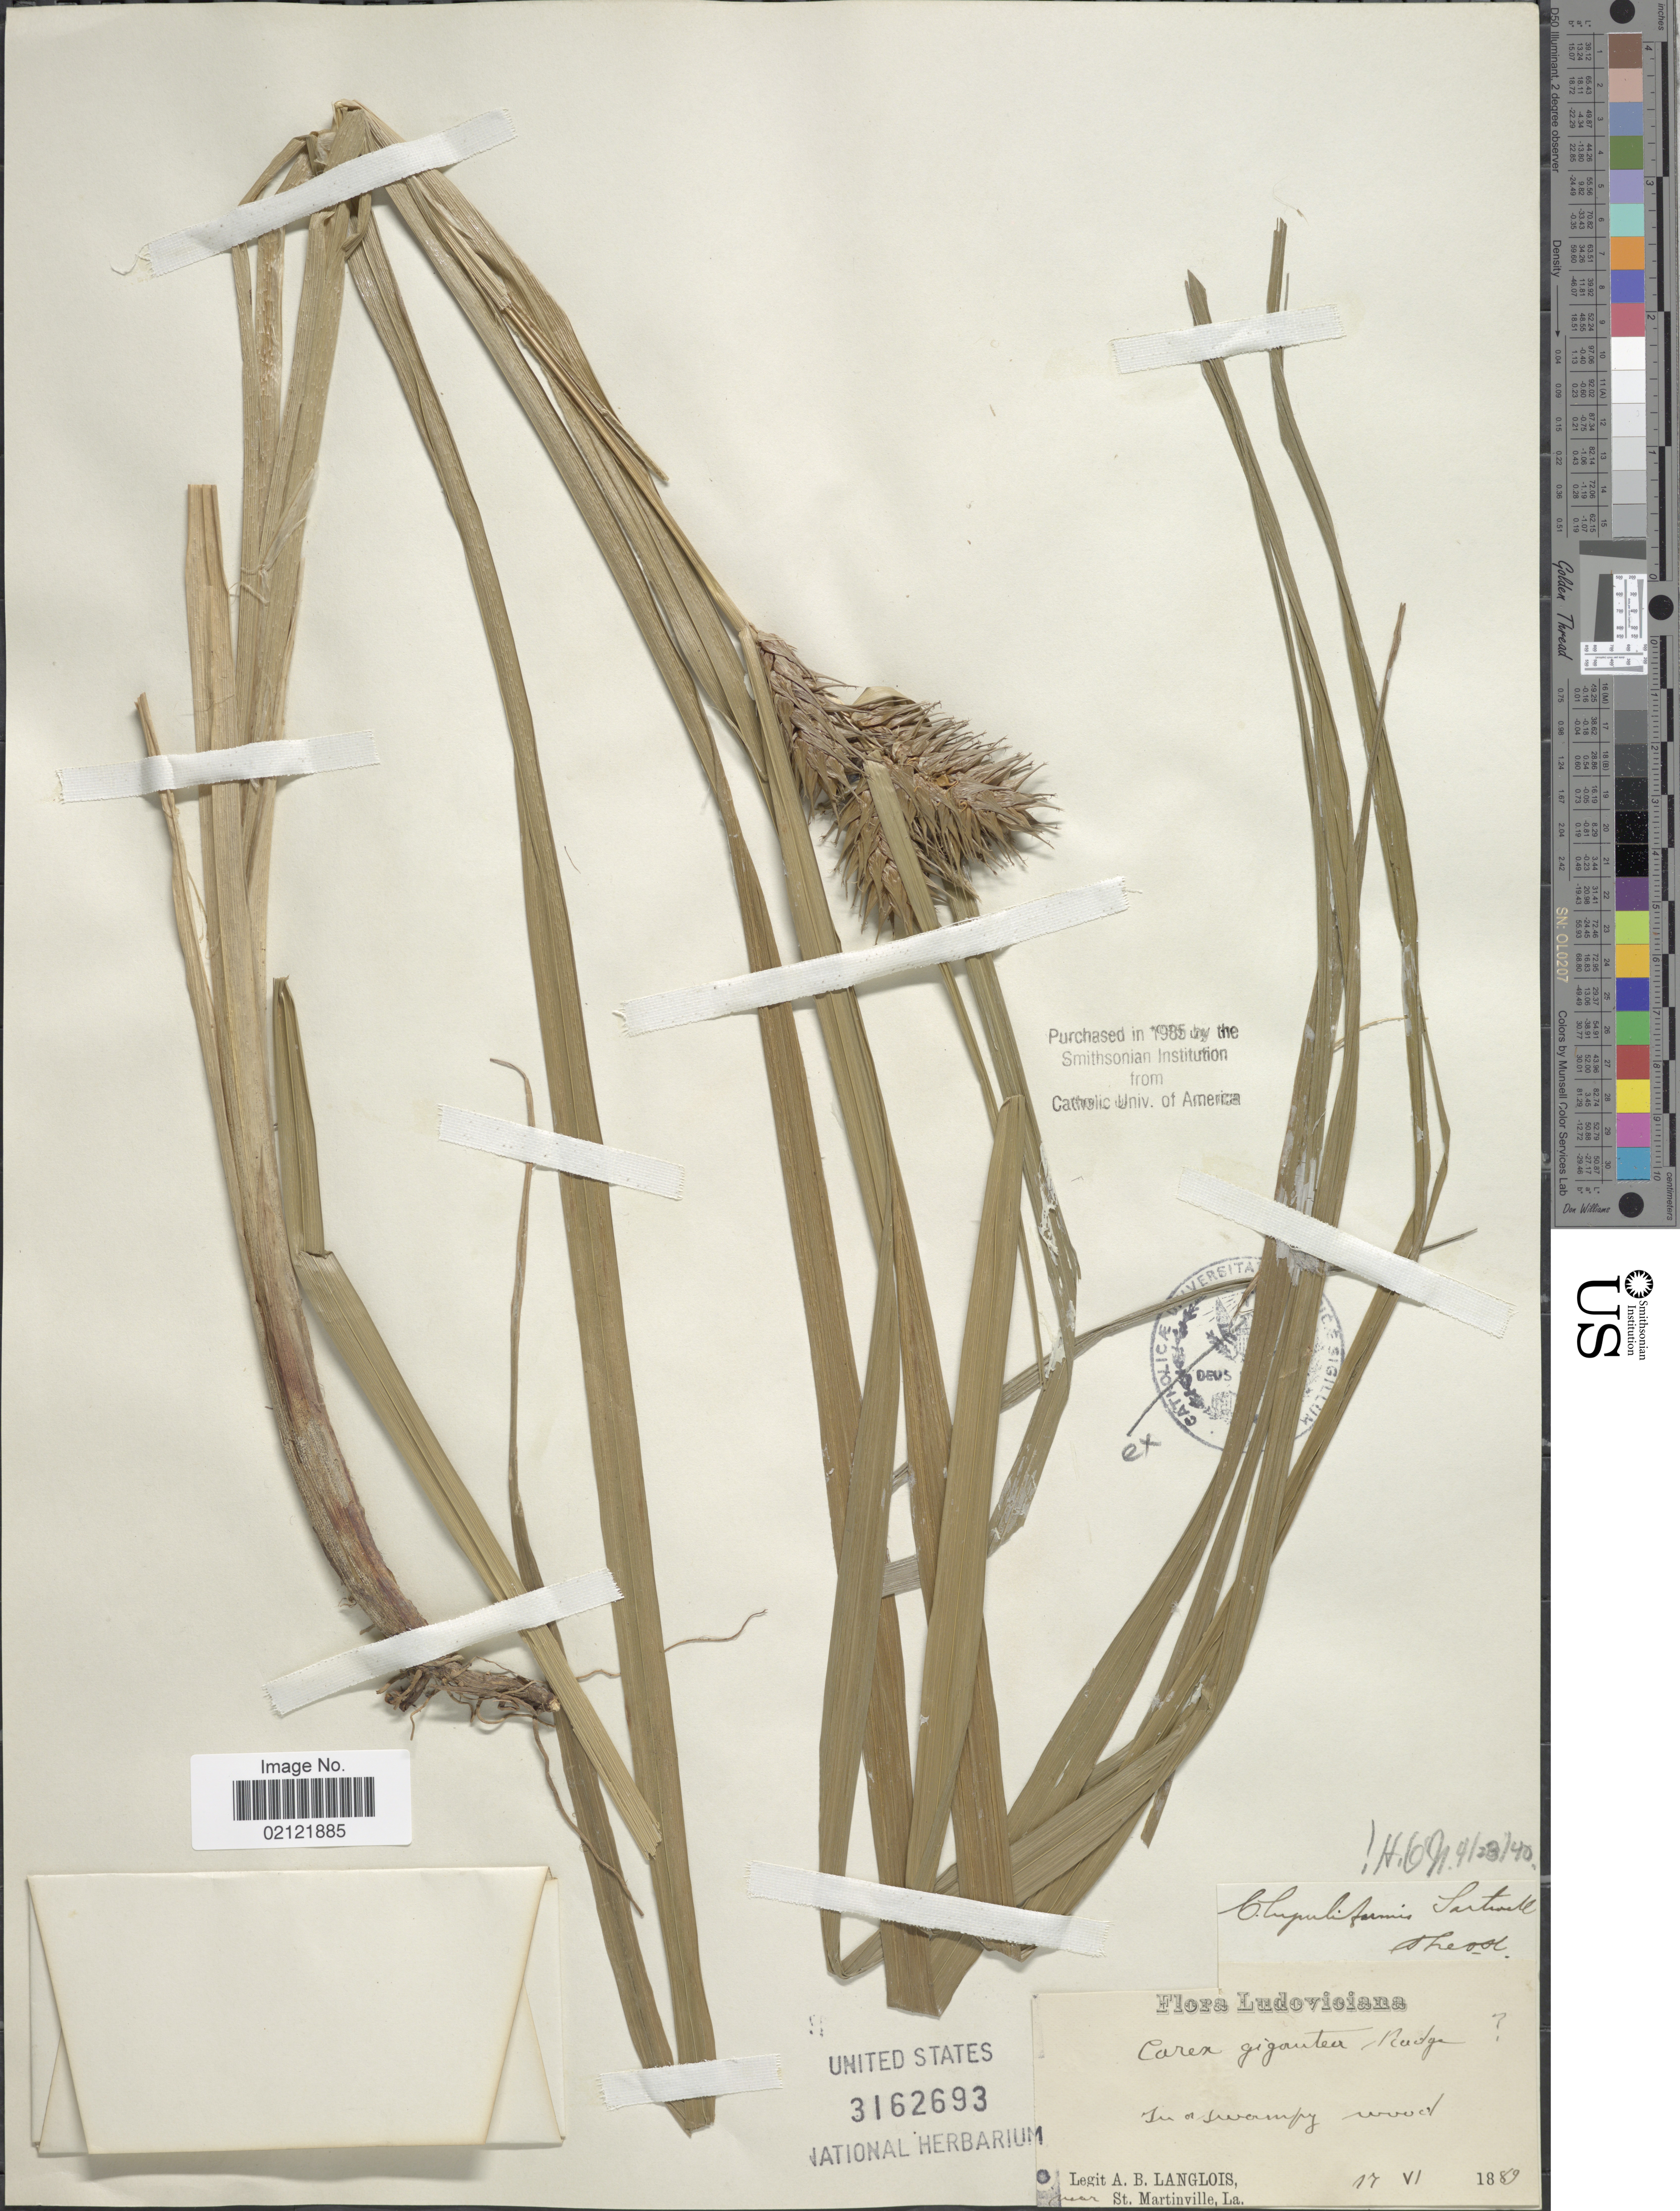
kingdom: Plantae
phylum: Tracheophyta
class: Liliopsida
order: Poales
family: Cyperaceae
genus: Carex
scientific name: Carex lupulina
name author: Muhl. ex Willd.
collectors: A. Langlois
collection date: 1889-06-17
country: United States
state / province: Louisiana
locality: In a swampy wood near St. Martinville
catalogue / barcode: US 3162693